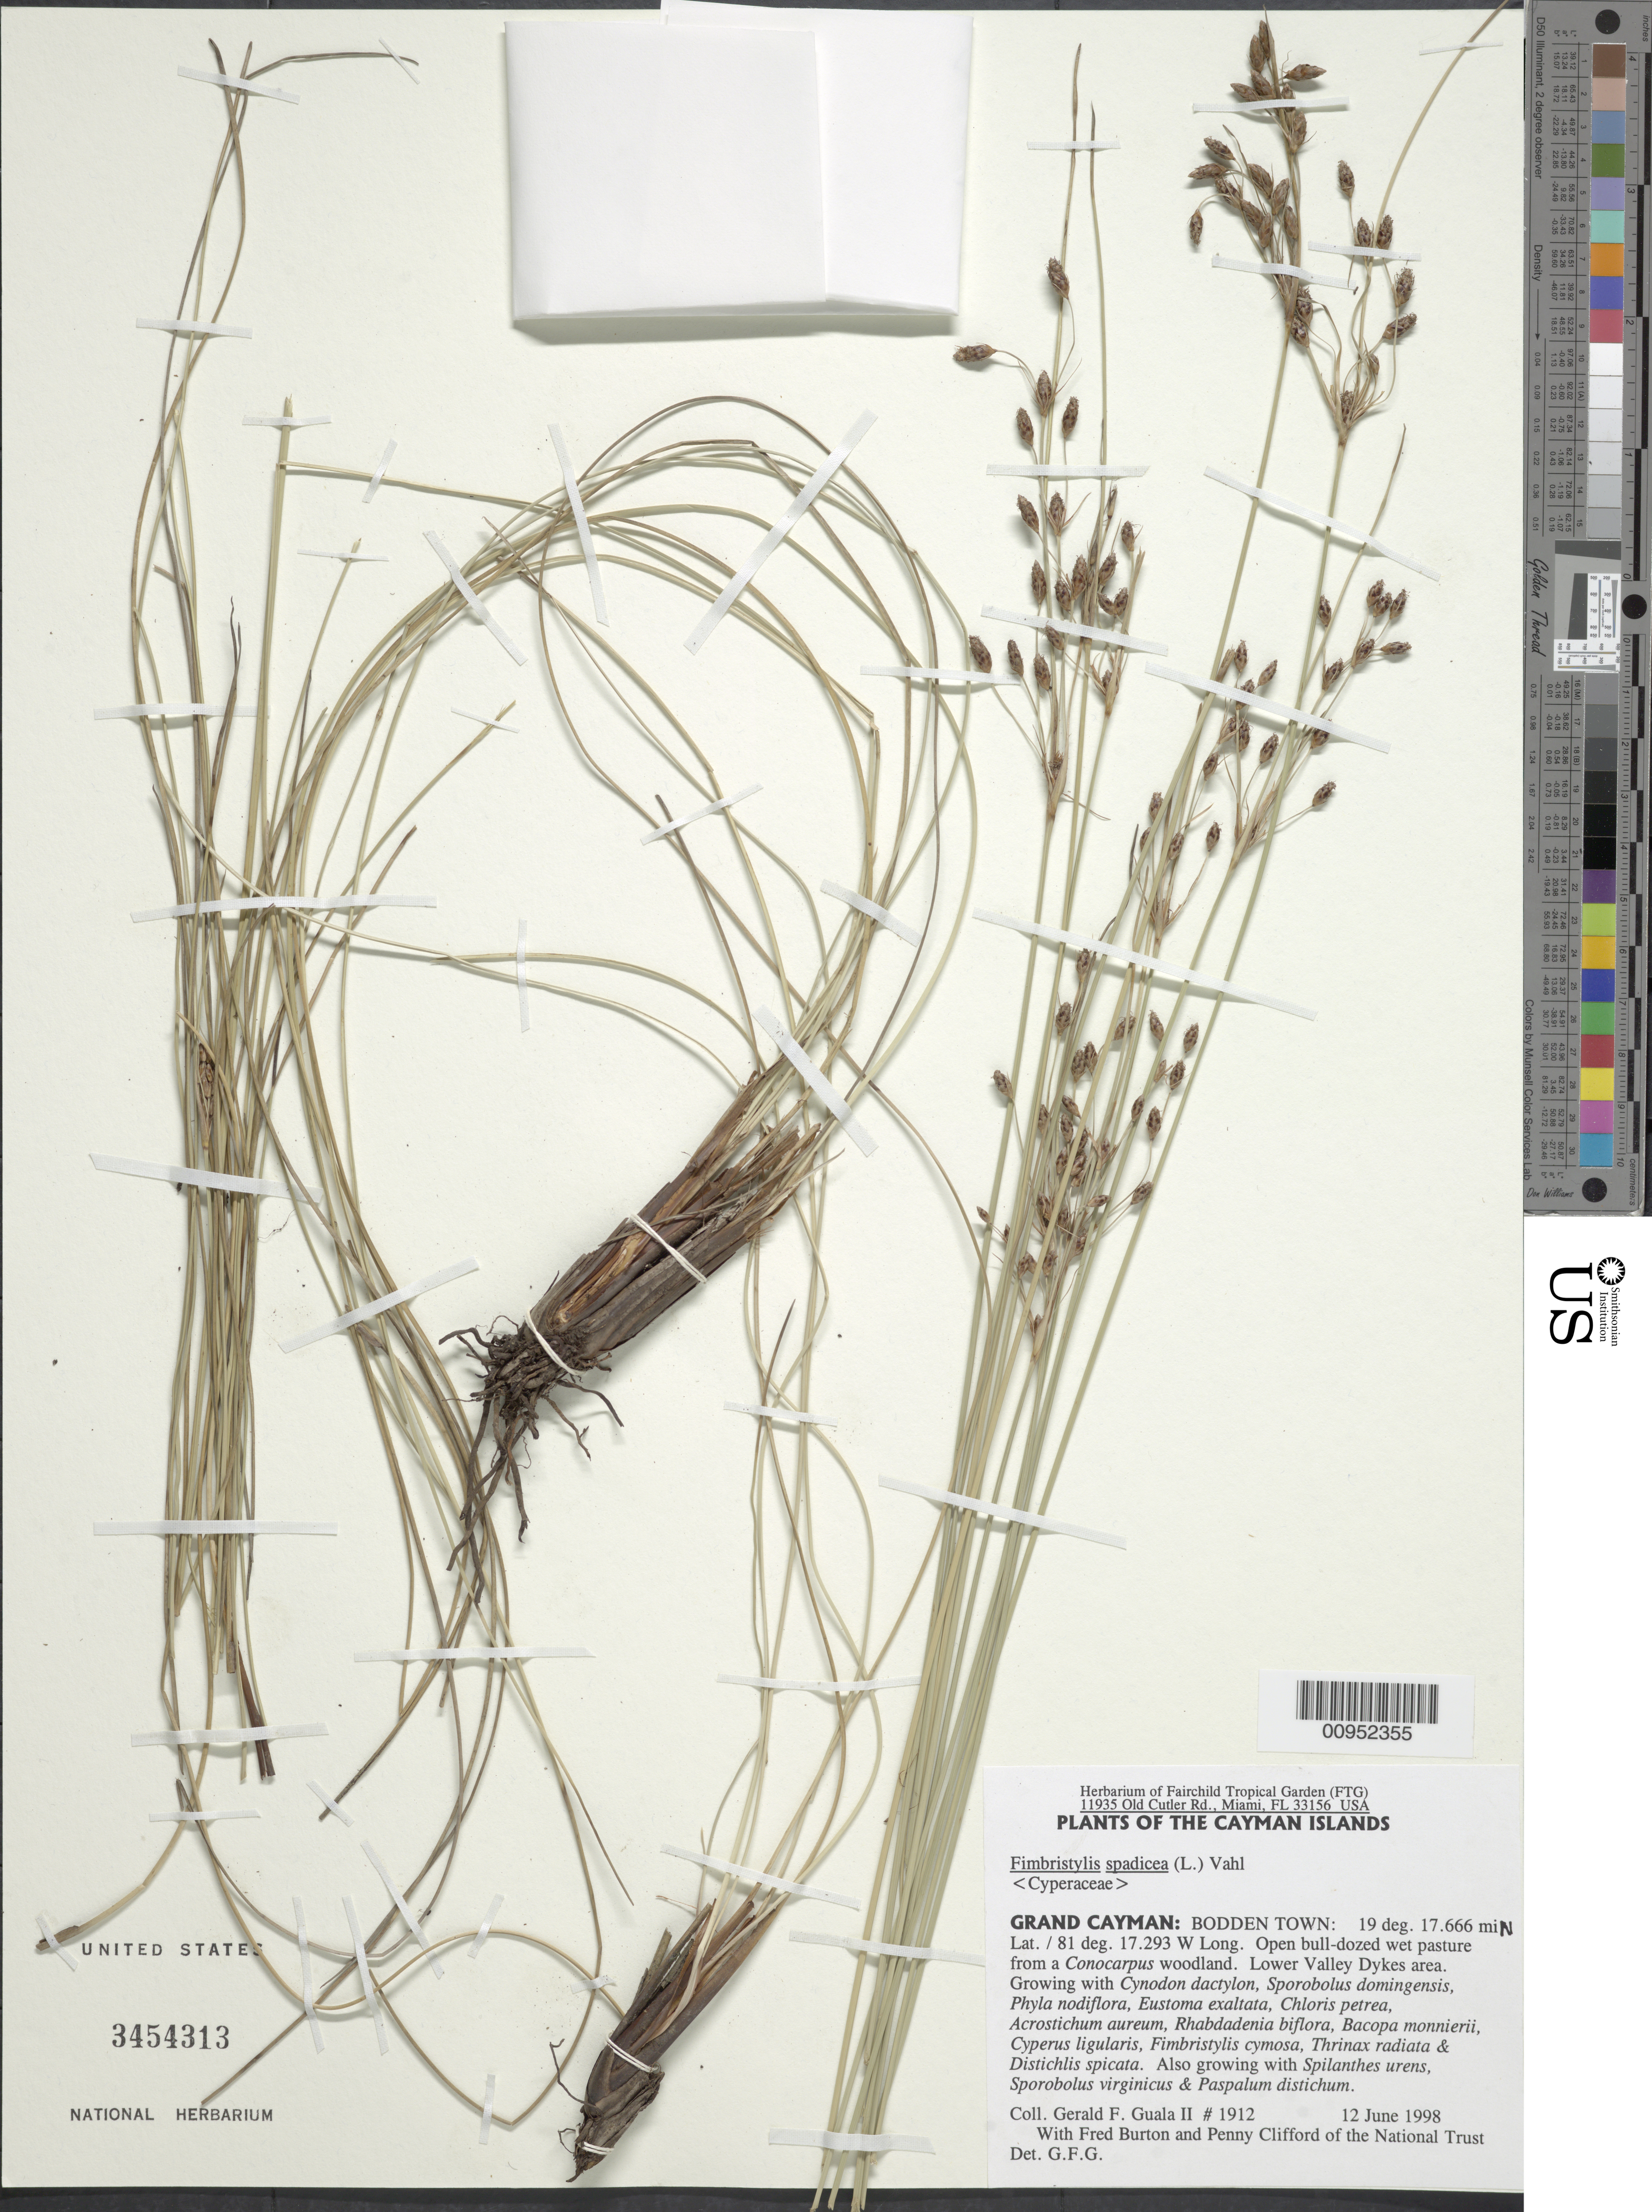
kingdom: Plantae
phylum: Tracheophyta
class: Liliopsida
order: Poales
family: Cyperaceae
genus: Fimbristylis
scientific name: Fimbristylis spadicea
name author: (L.) Vahl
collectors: G. Guala, F. Burton & P. Clifford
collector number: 1912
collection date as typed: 12 Jun 1998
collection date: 1998-06-12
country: Cayman Islands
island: Grand Cayman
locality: Bodden Town, Lower Valley Dykes area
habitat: Open bull-dozed wet pasture from a Conocarpus woodland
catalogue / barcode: US 3454313